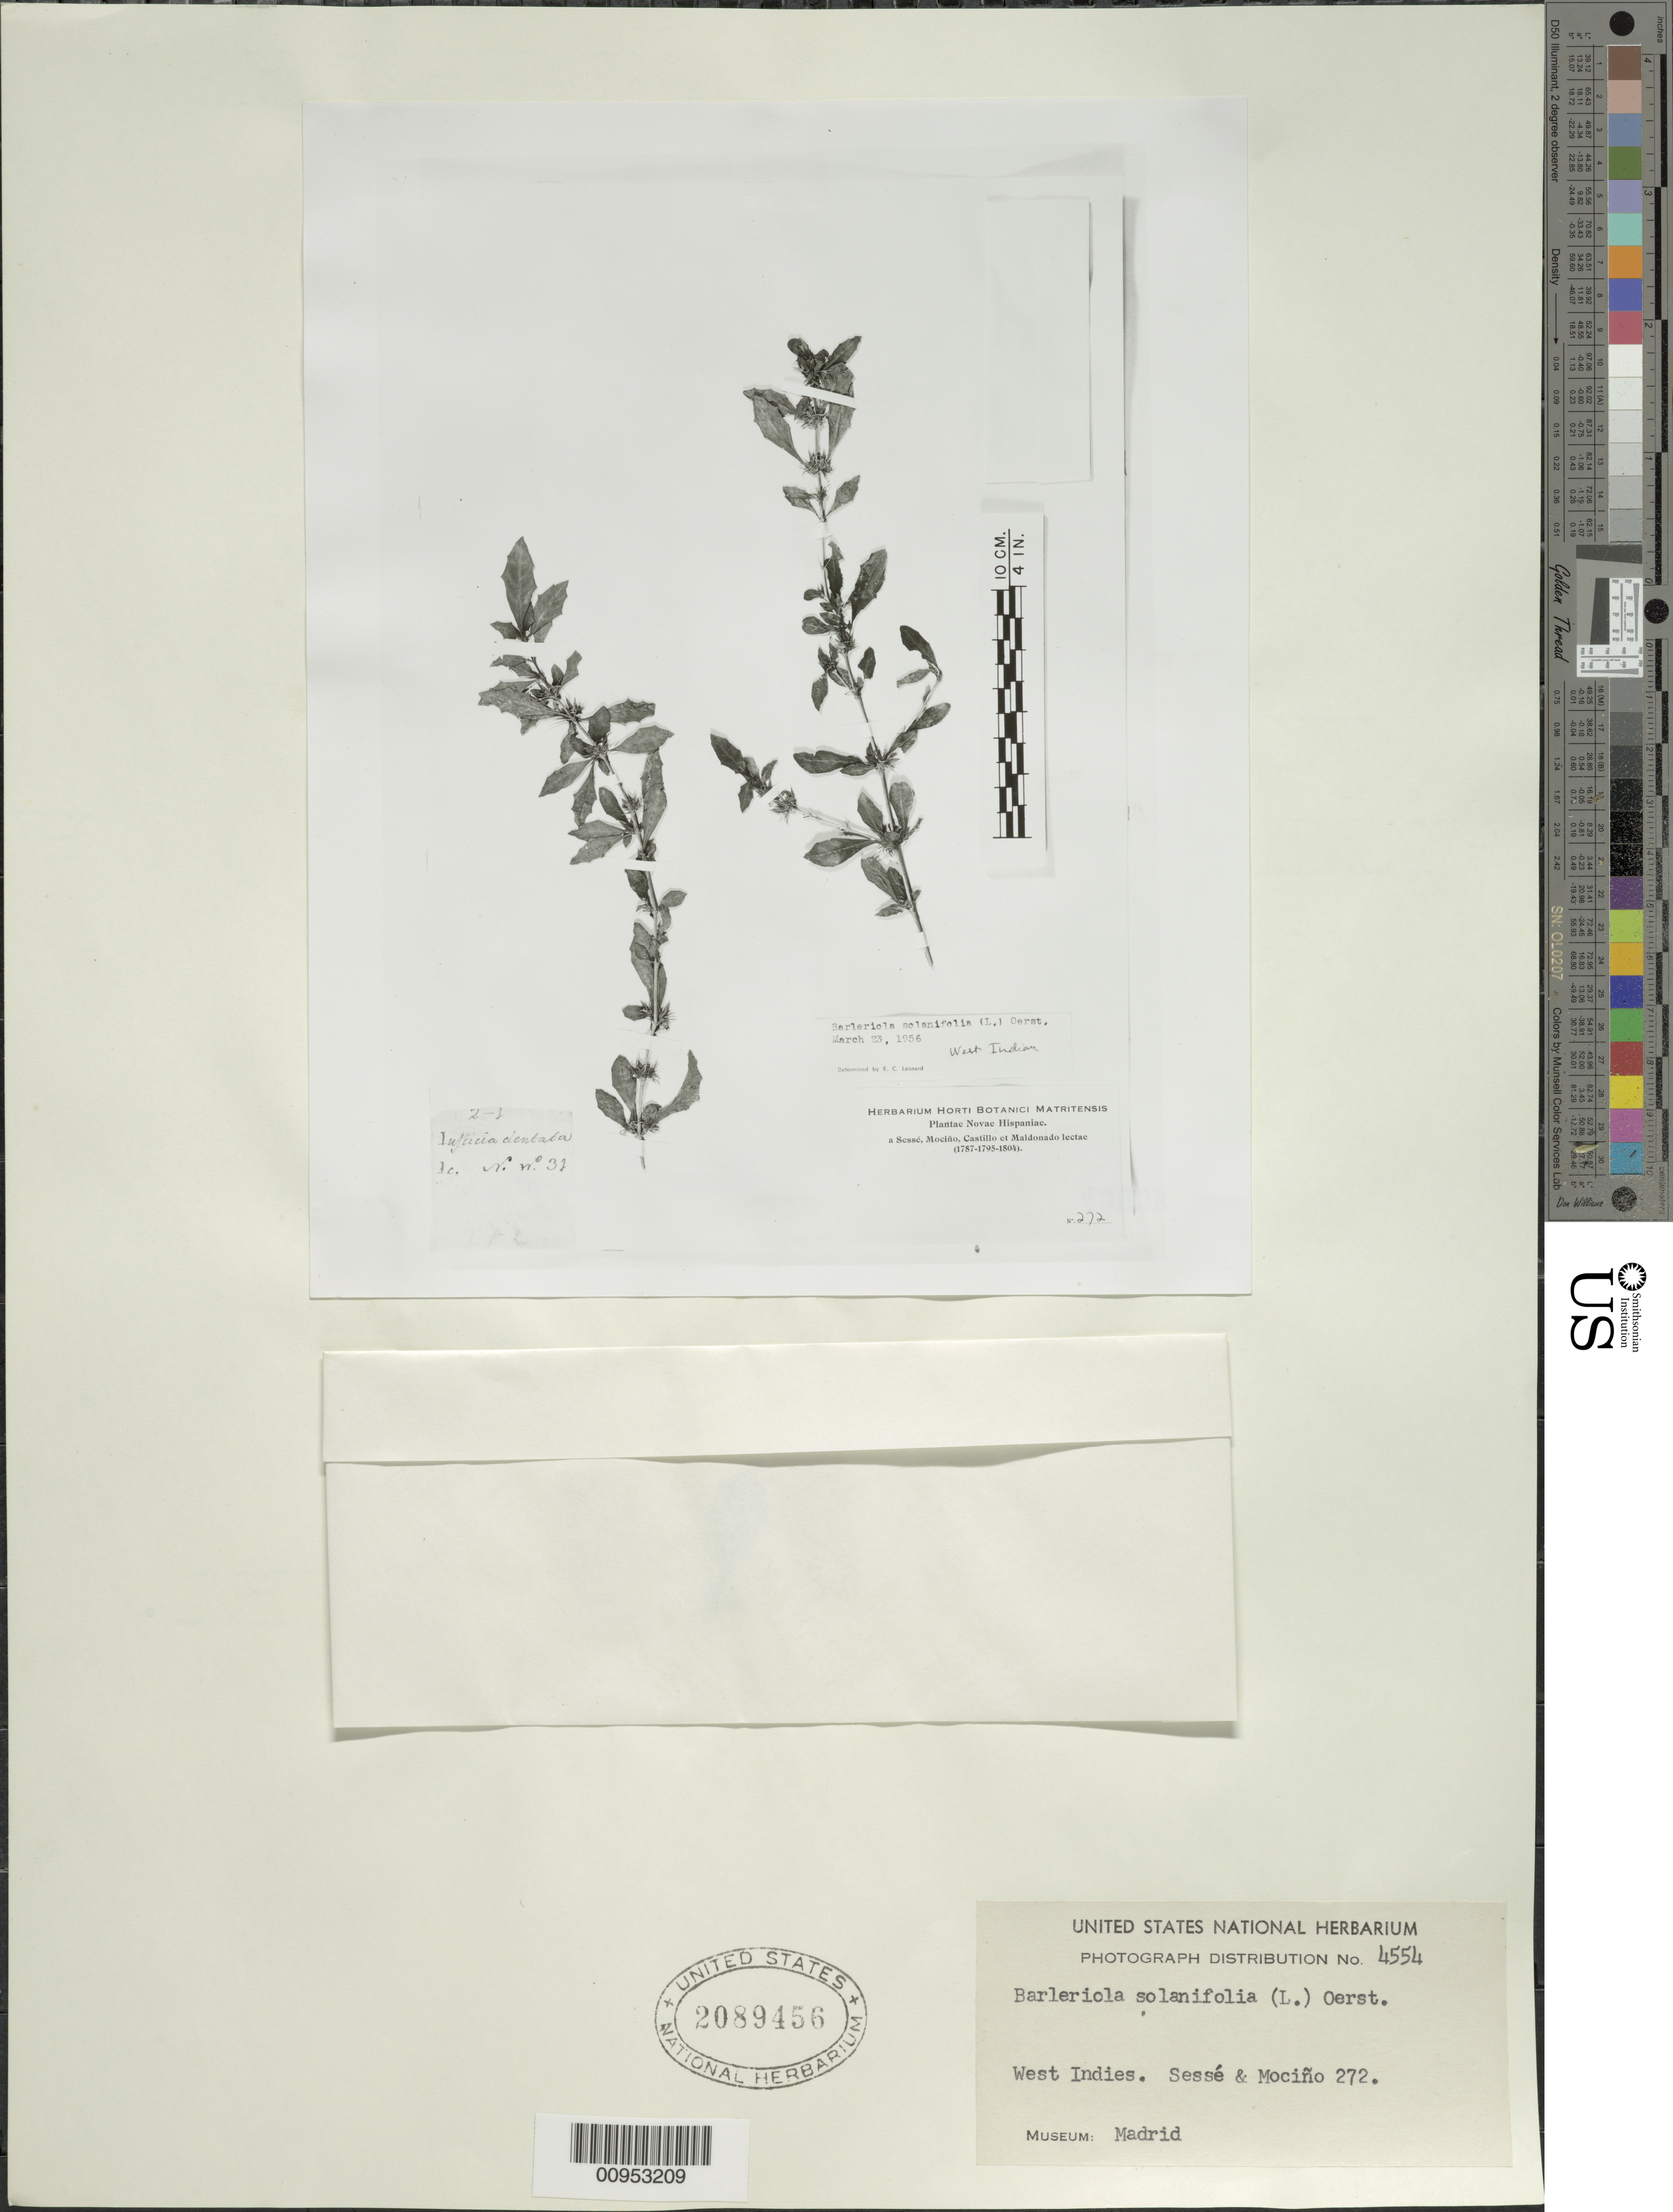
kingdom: Plantae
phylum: Tracheophyta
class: Magnoliopsida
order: Lamiales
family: Acanthaceae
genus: Barleriola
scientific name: Barleriola solanifolia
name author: (L.) Oerst. ex Lindau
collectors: M. Sessé y Lacasta & J. M. Mociño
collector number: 272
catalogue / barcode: US 2089456